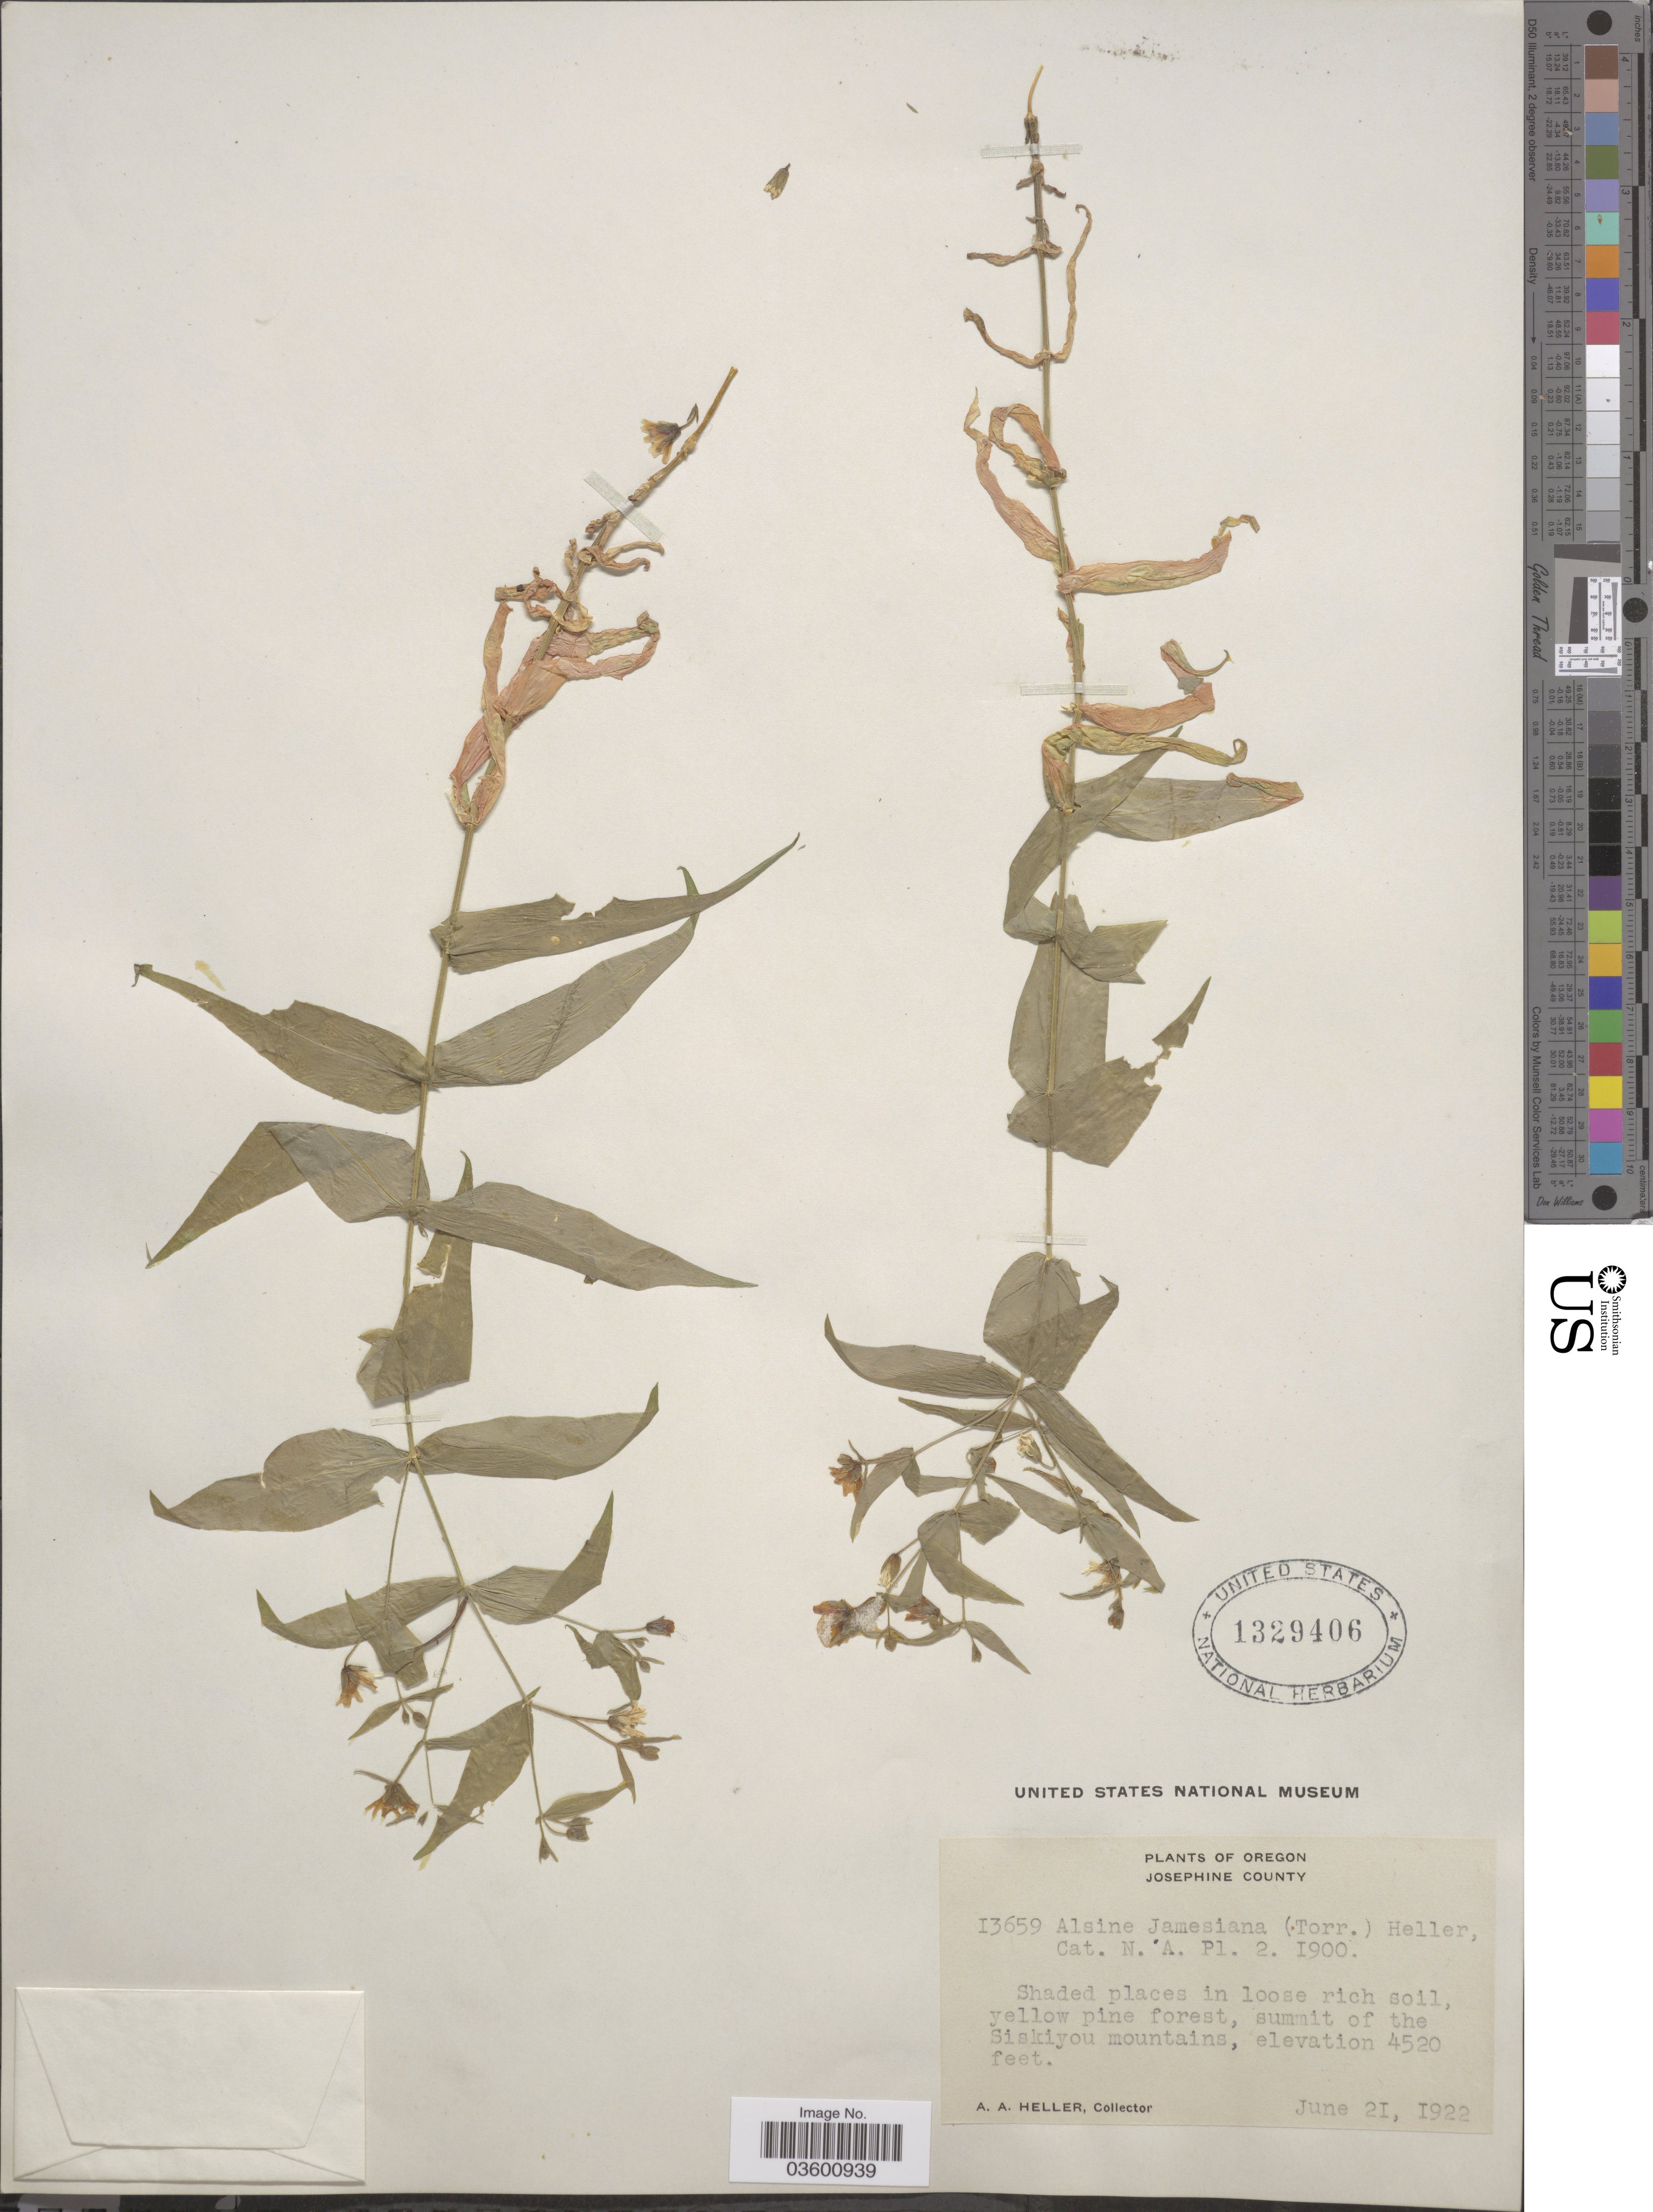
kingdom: Plantae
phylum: Tracheophyta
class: Magnoliopsida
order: Caryophyllales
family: Caryophyllaceae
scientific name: Torreyostellaria jamesiana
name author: (Torr.) Gang Yao et al.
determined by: Strong, M. T., (US), Smithsonian Institution - National Museum of Natural History (UNITED STATES)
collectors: A. A. Heller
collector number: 13659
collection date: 1922-06-21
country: United States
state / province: Oregon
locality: Josephine County. Summit of the Siskiyou mountains.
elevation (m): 1378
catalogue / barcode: US 1329406